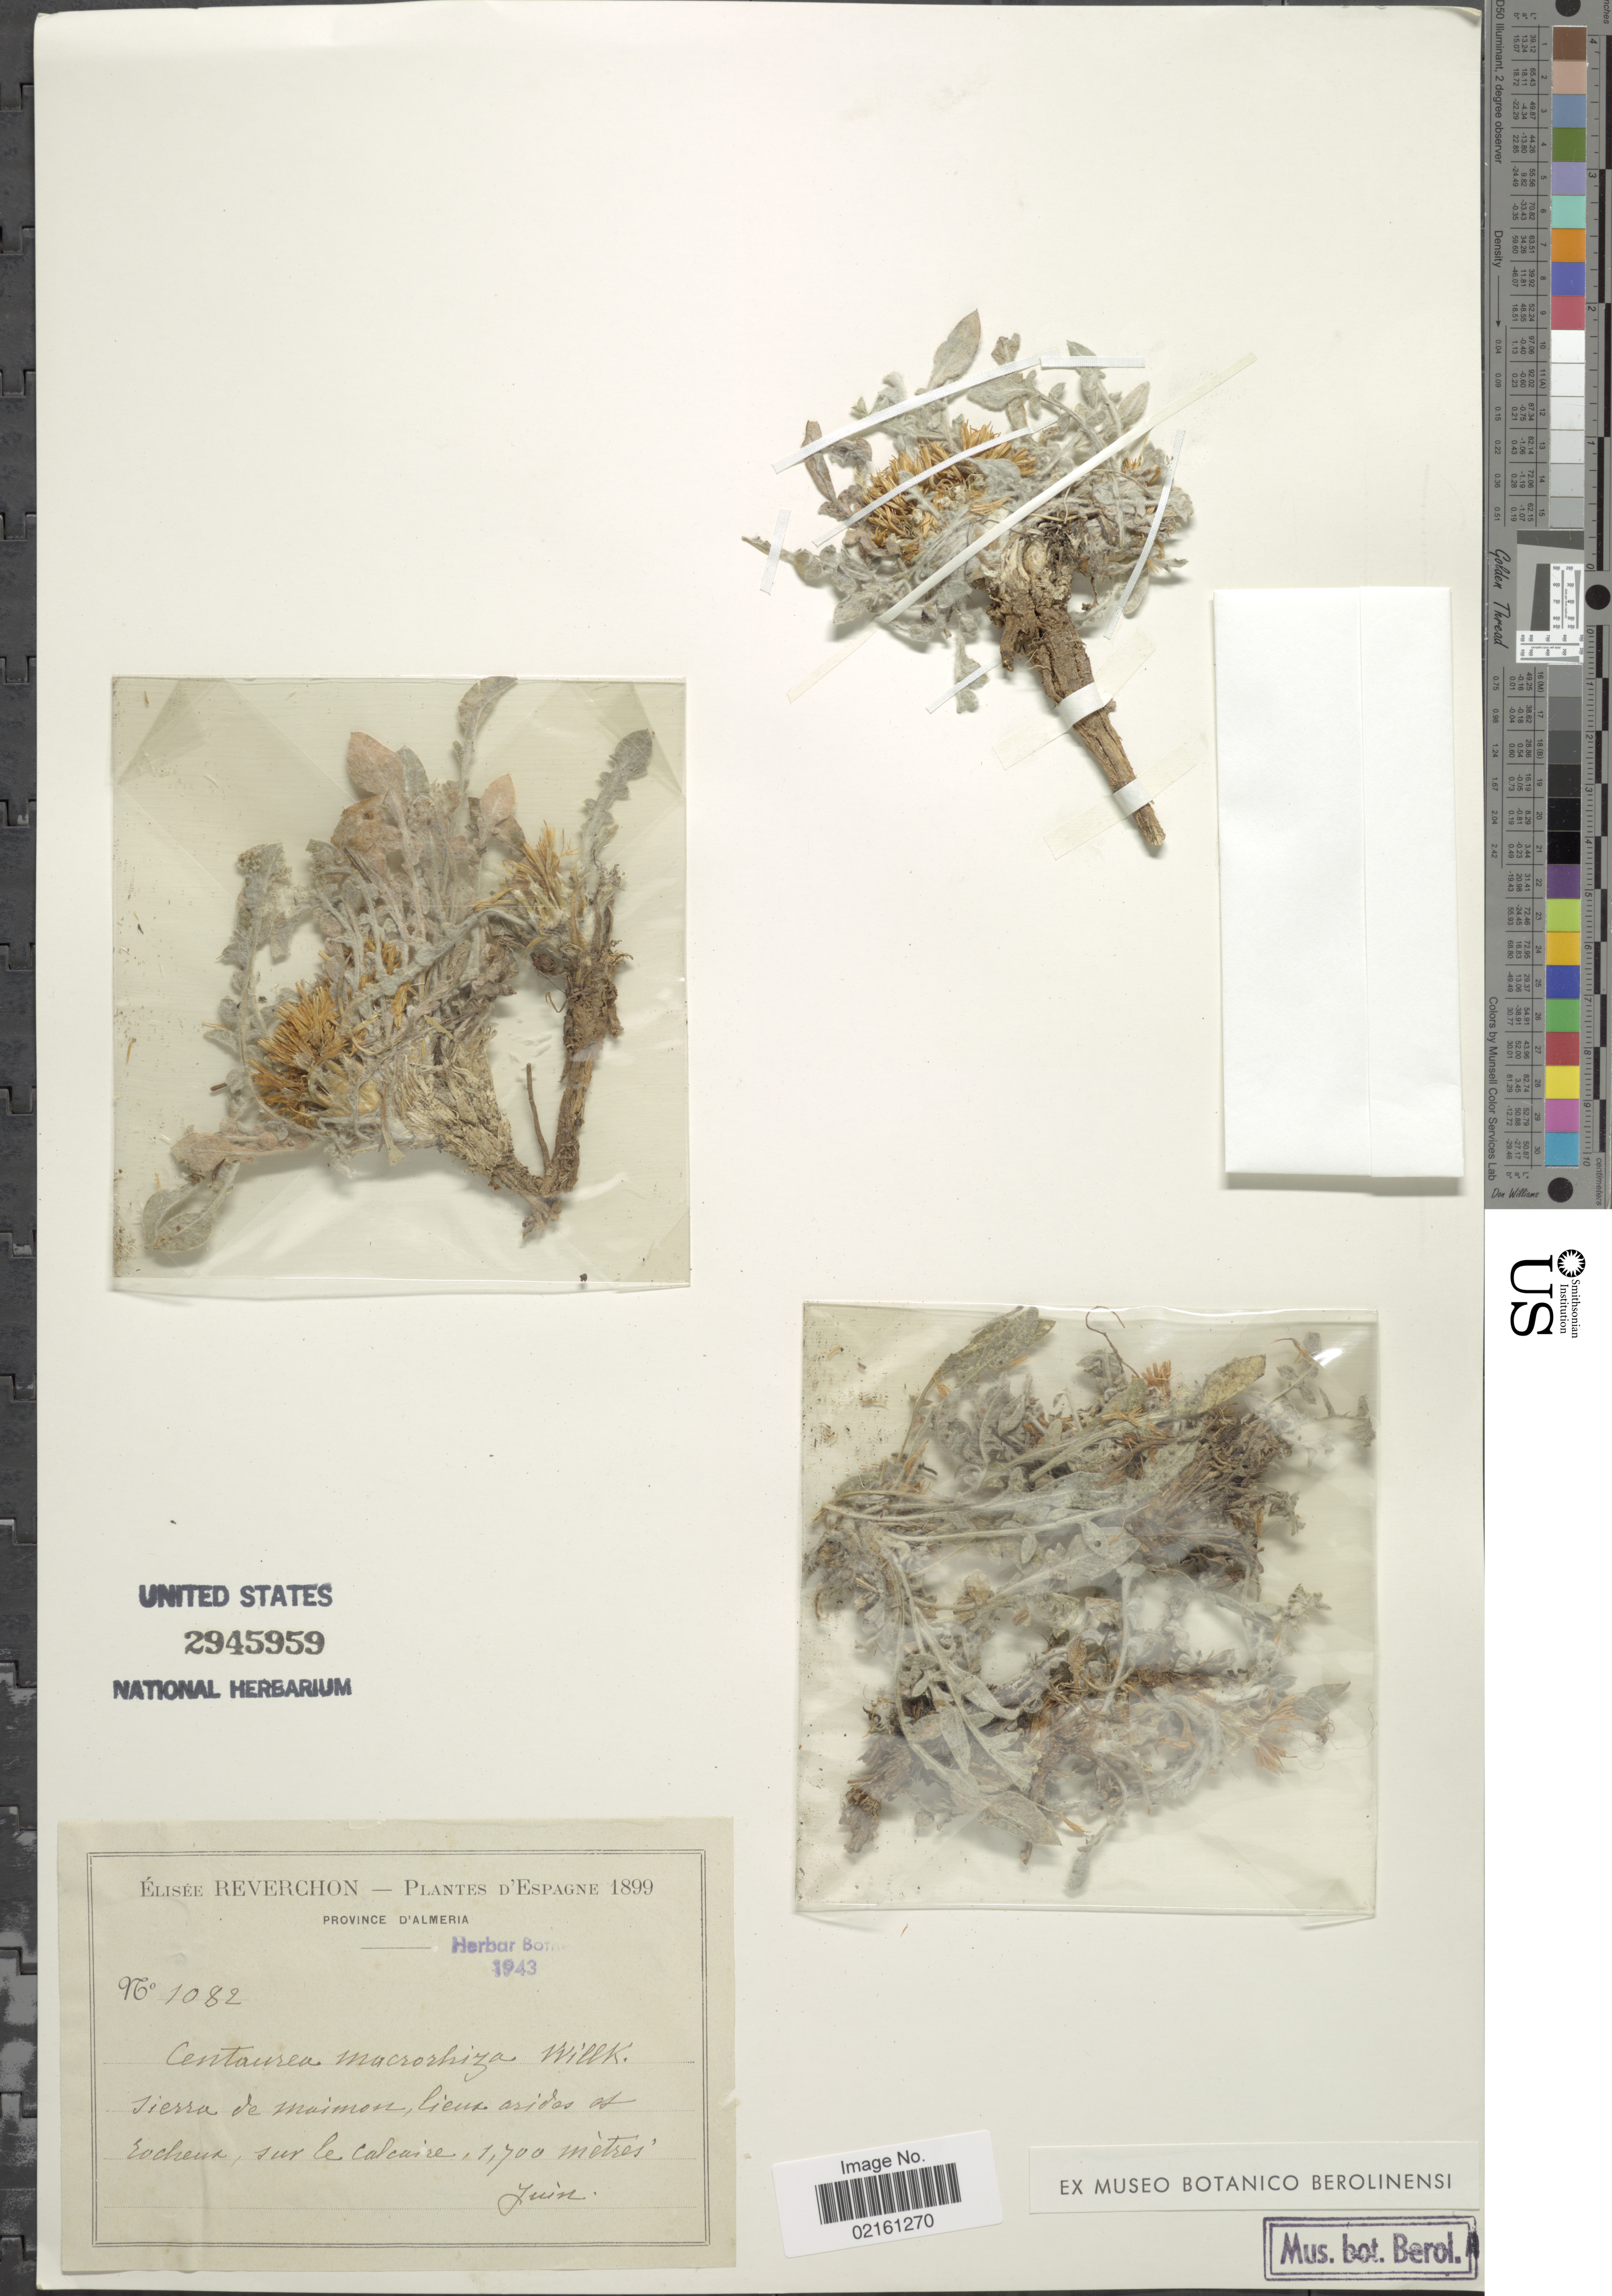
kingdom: Plantae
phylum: Tracheophyta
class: Magnoliopsida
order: Asterales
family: Asteraceae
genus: Centaurea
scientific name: Centaurea toletana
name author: Boiss. & Reut.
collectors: E. Reverchon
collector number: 1082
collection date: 1899-06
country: Spain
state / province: Andalucia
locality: Province d'Almeria, Sierra de Maimon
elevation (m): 1700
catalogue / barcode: US 2945959